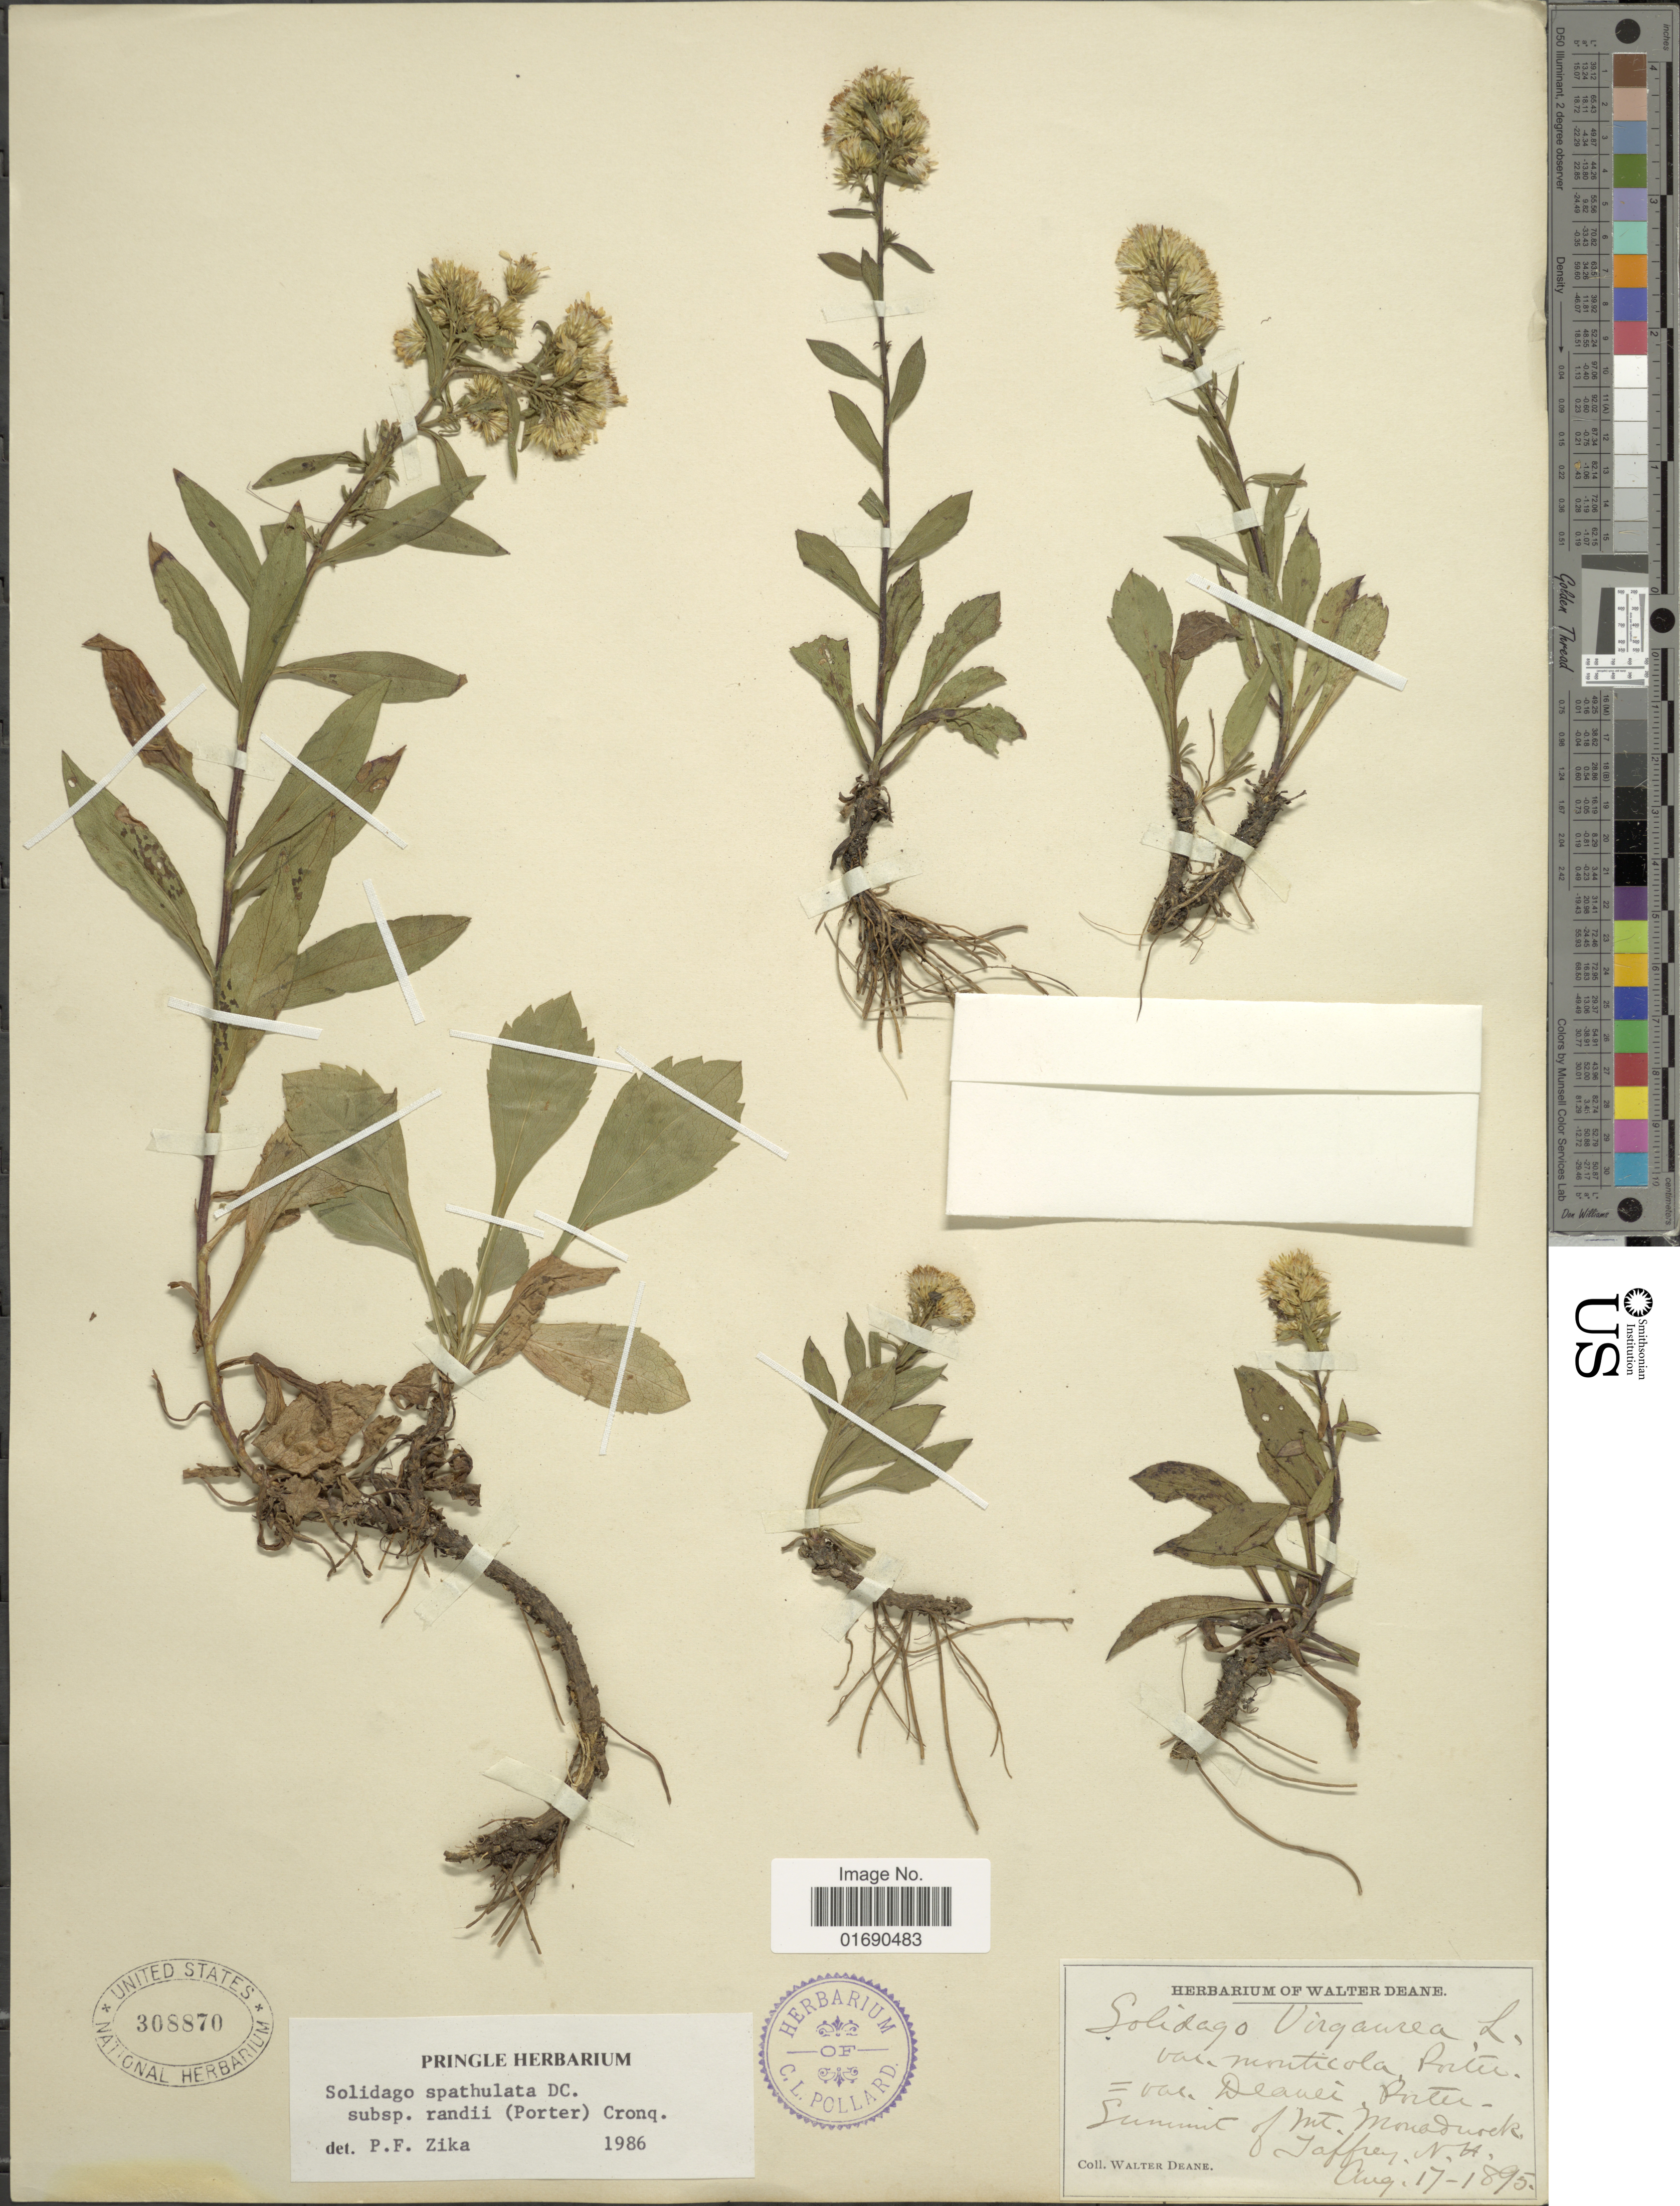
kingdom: Plantae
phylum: Tracheophyta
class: Magnoliopsida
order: Asterales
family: Asteraceae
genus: Solidago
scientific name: Solidago randii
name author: (Porter) Britton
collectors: W. Deane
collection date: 1895-08-17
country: United States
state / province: New Hampshire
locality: Summit of Mt Monadnock Jaffrey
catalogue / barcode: US 308870